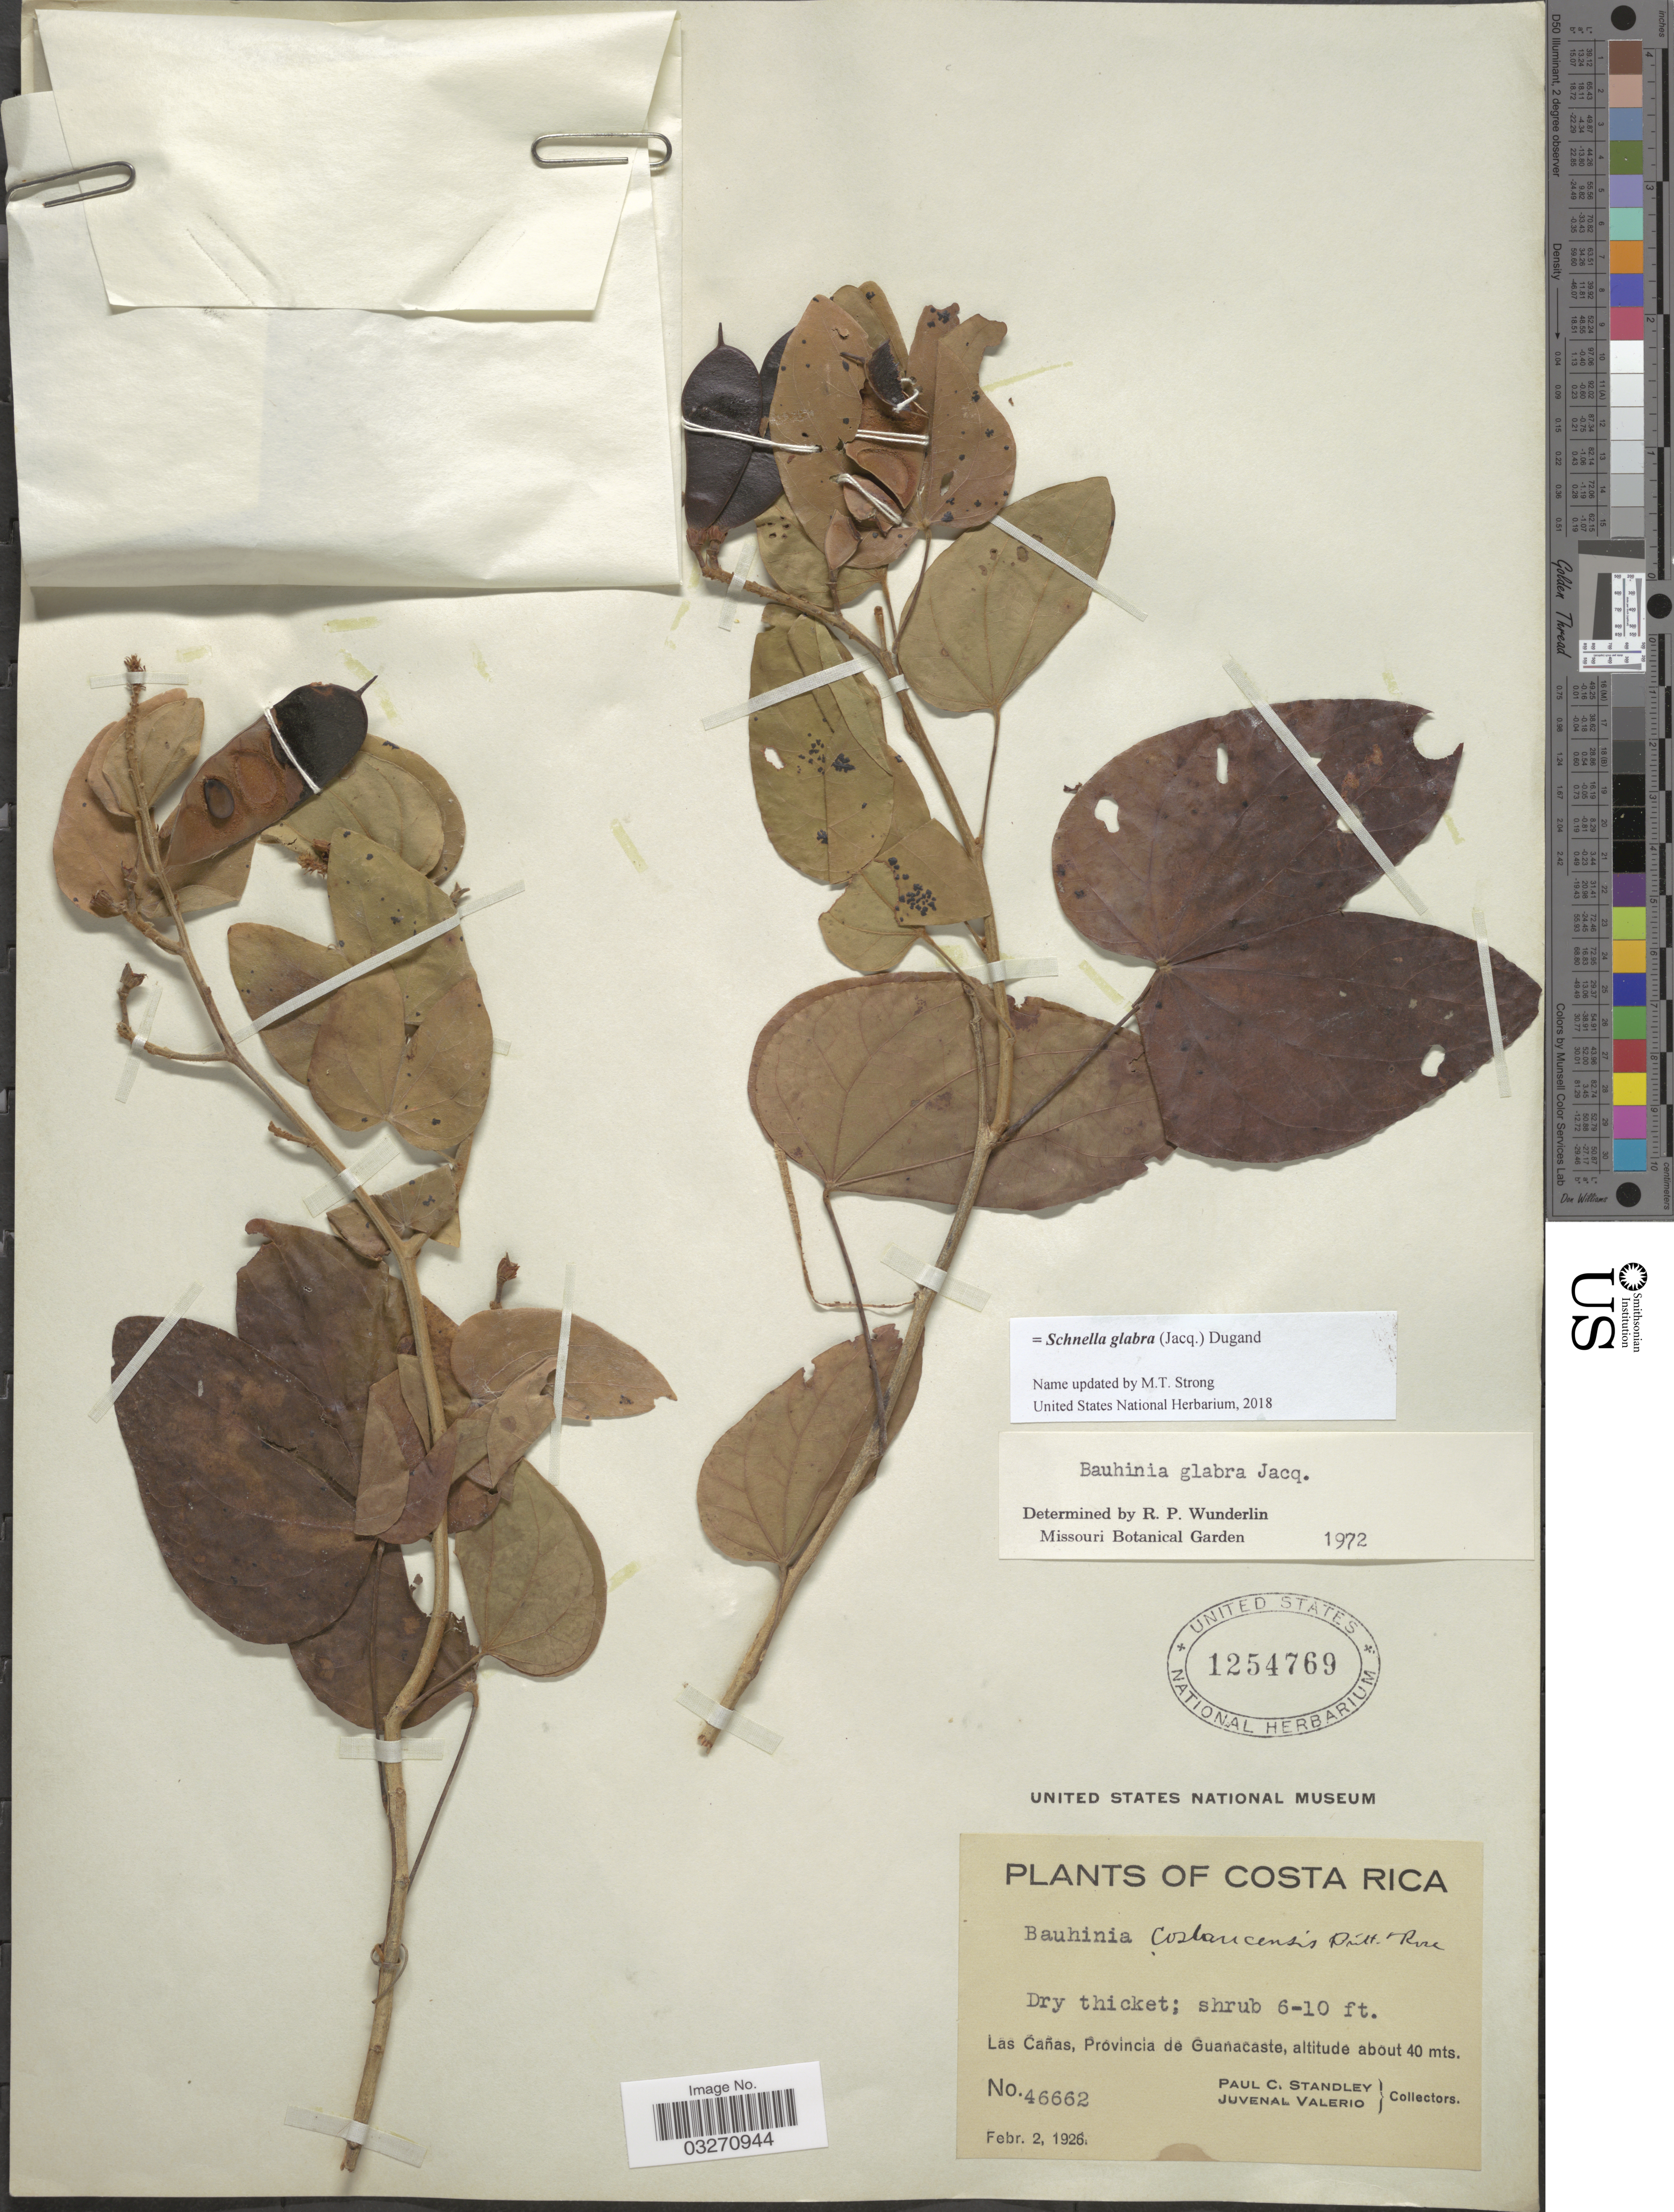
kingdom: Plantae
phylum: Tracheophyta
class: Magnoliopsida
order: Fabales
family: Fabaceae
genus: Schnella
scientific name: Schnella glabra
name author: (Jacq.) Dugand G.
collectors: P. C. Standley & J. Valerio R.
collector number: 46662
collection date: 1926-02-02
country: Costa Rica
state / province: Guanacaste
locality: Las Cañas, Provincia de Guanacaste.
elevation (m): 40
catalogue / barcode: US 1254769